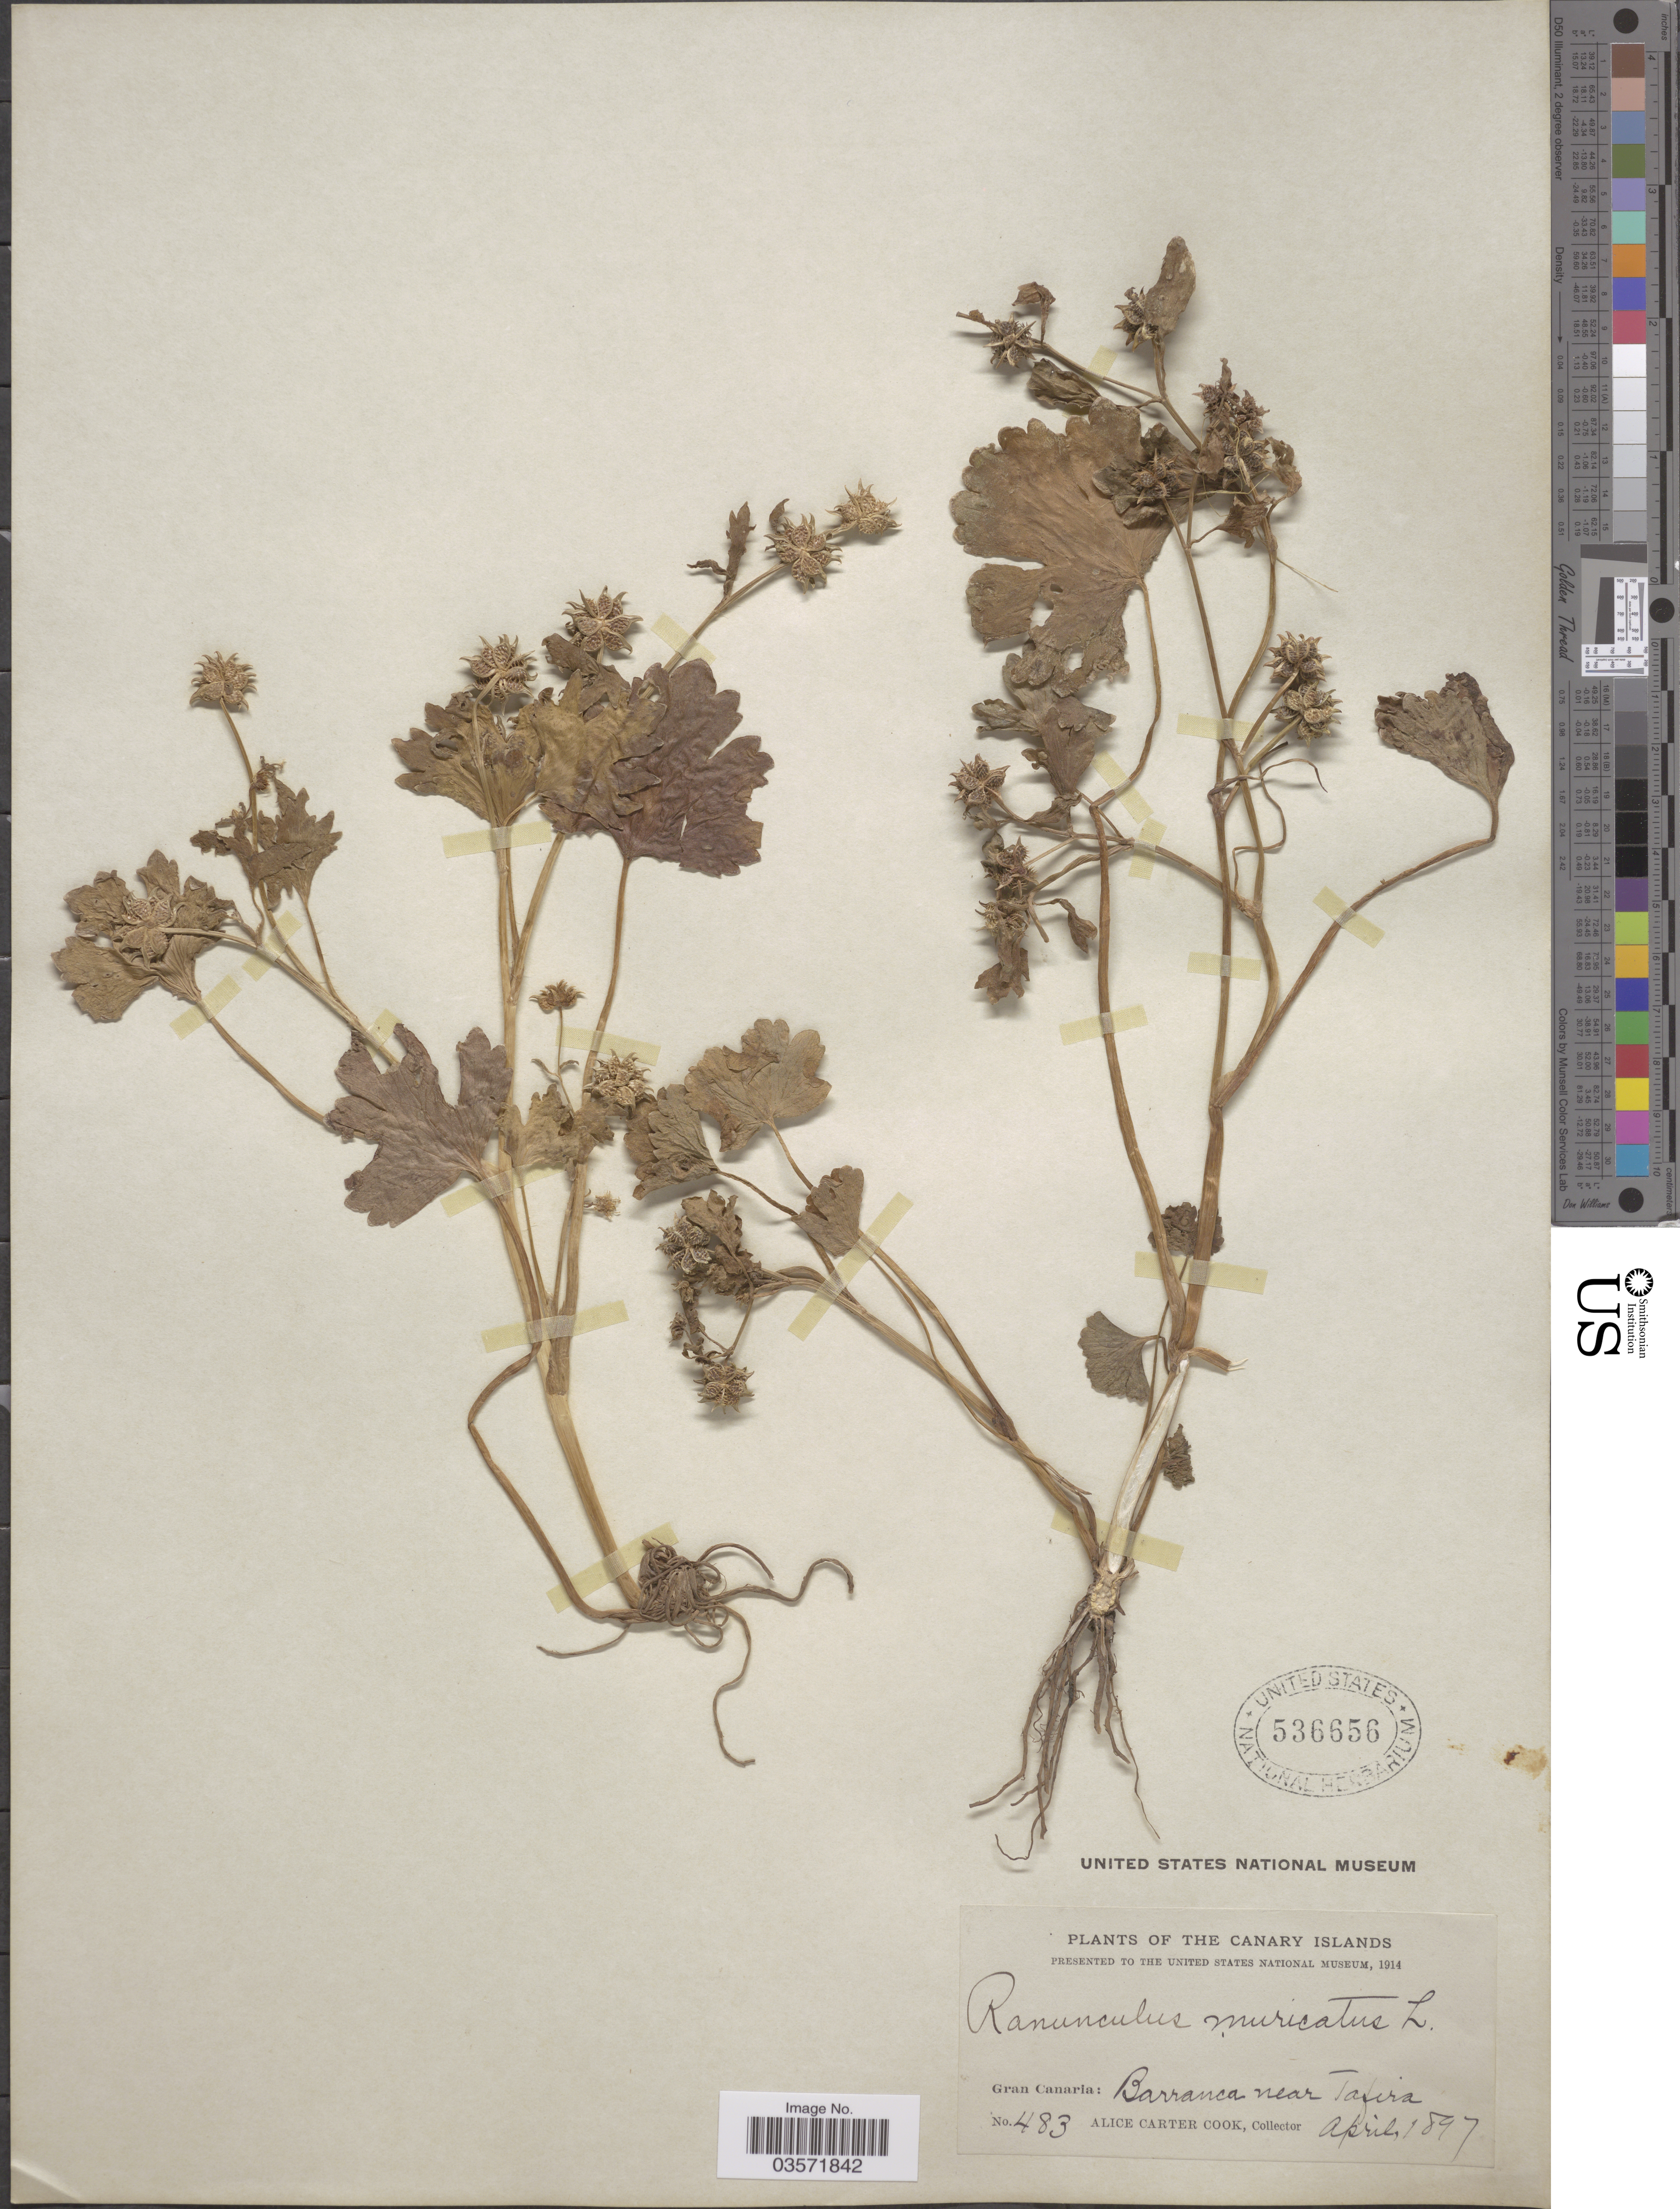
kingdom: Plantae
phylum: Tracheophyta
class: Magnoliopsida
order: Ranunculales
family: Ranunculaceae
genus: Ranunculus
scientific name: Ranunculus muricatus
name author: L.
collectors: Alice C. Cook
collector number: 483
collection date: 1897-04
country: Spain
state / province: Canarias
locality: The Canary Islands. Gran Canaria: Barranca near Tafira.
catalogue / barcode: US 536656